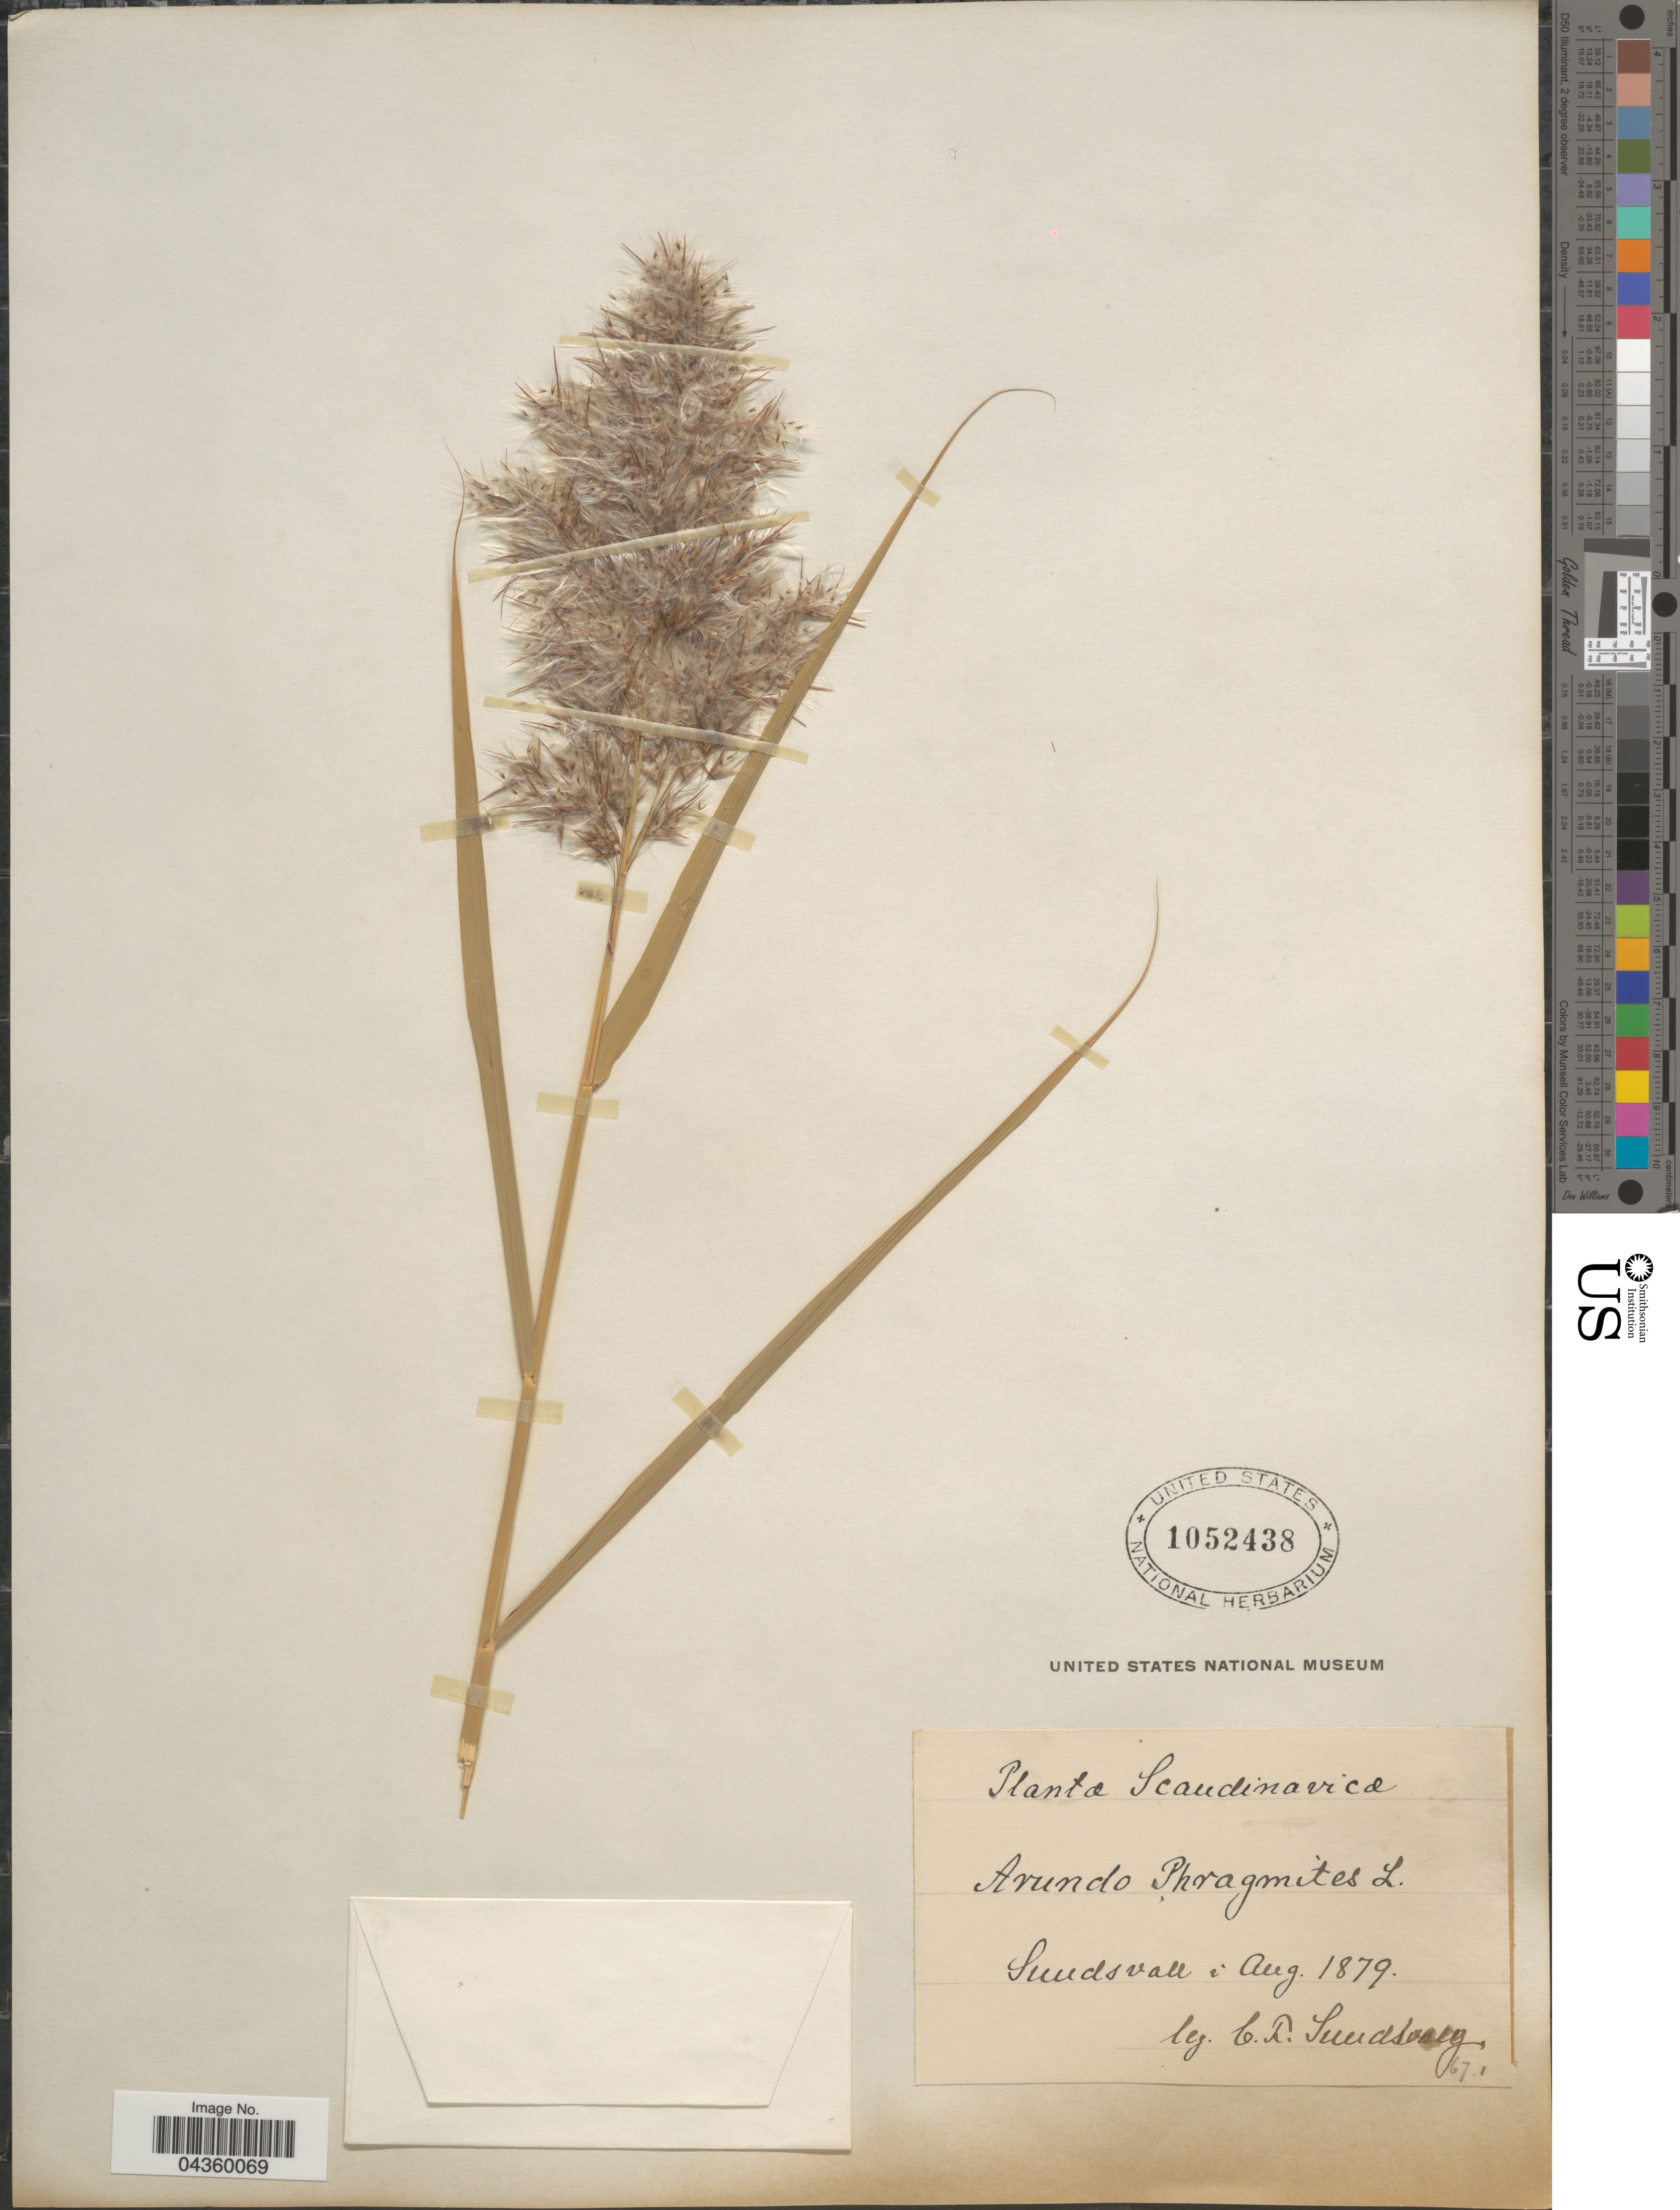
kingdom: Plantae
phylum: Tracheophyta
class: Liliopsida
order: Poales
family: Poaceae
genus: Phragmites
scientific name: Phragmites australis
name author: (Cav.) Trin. ex Steud.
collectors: C. F. Sundberg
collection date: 1879-08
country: Sweden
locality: Scandinavica. Sundsvall.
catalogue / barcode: US 1052438